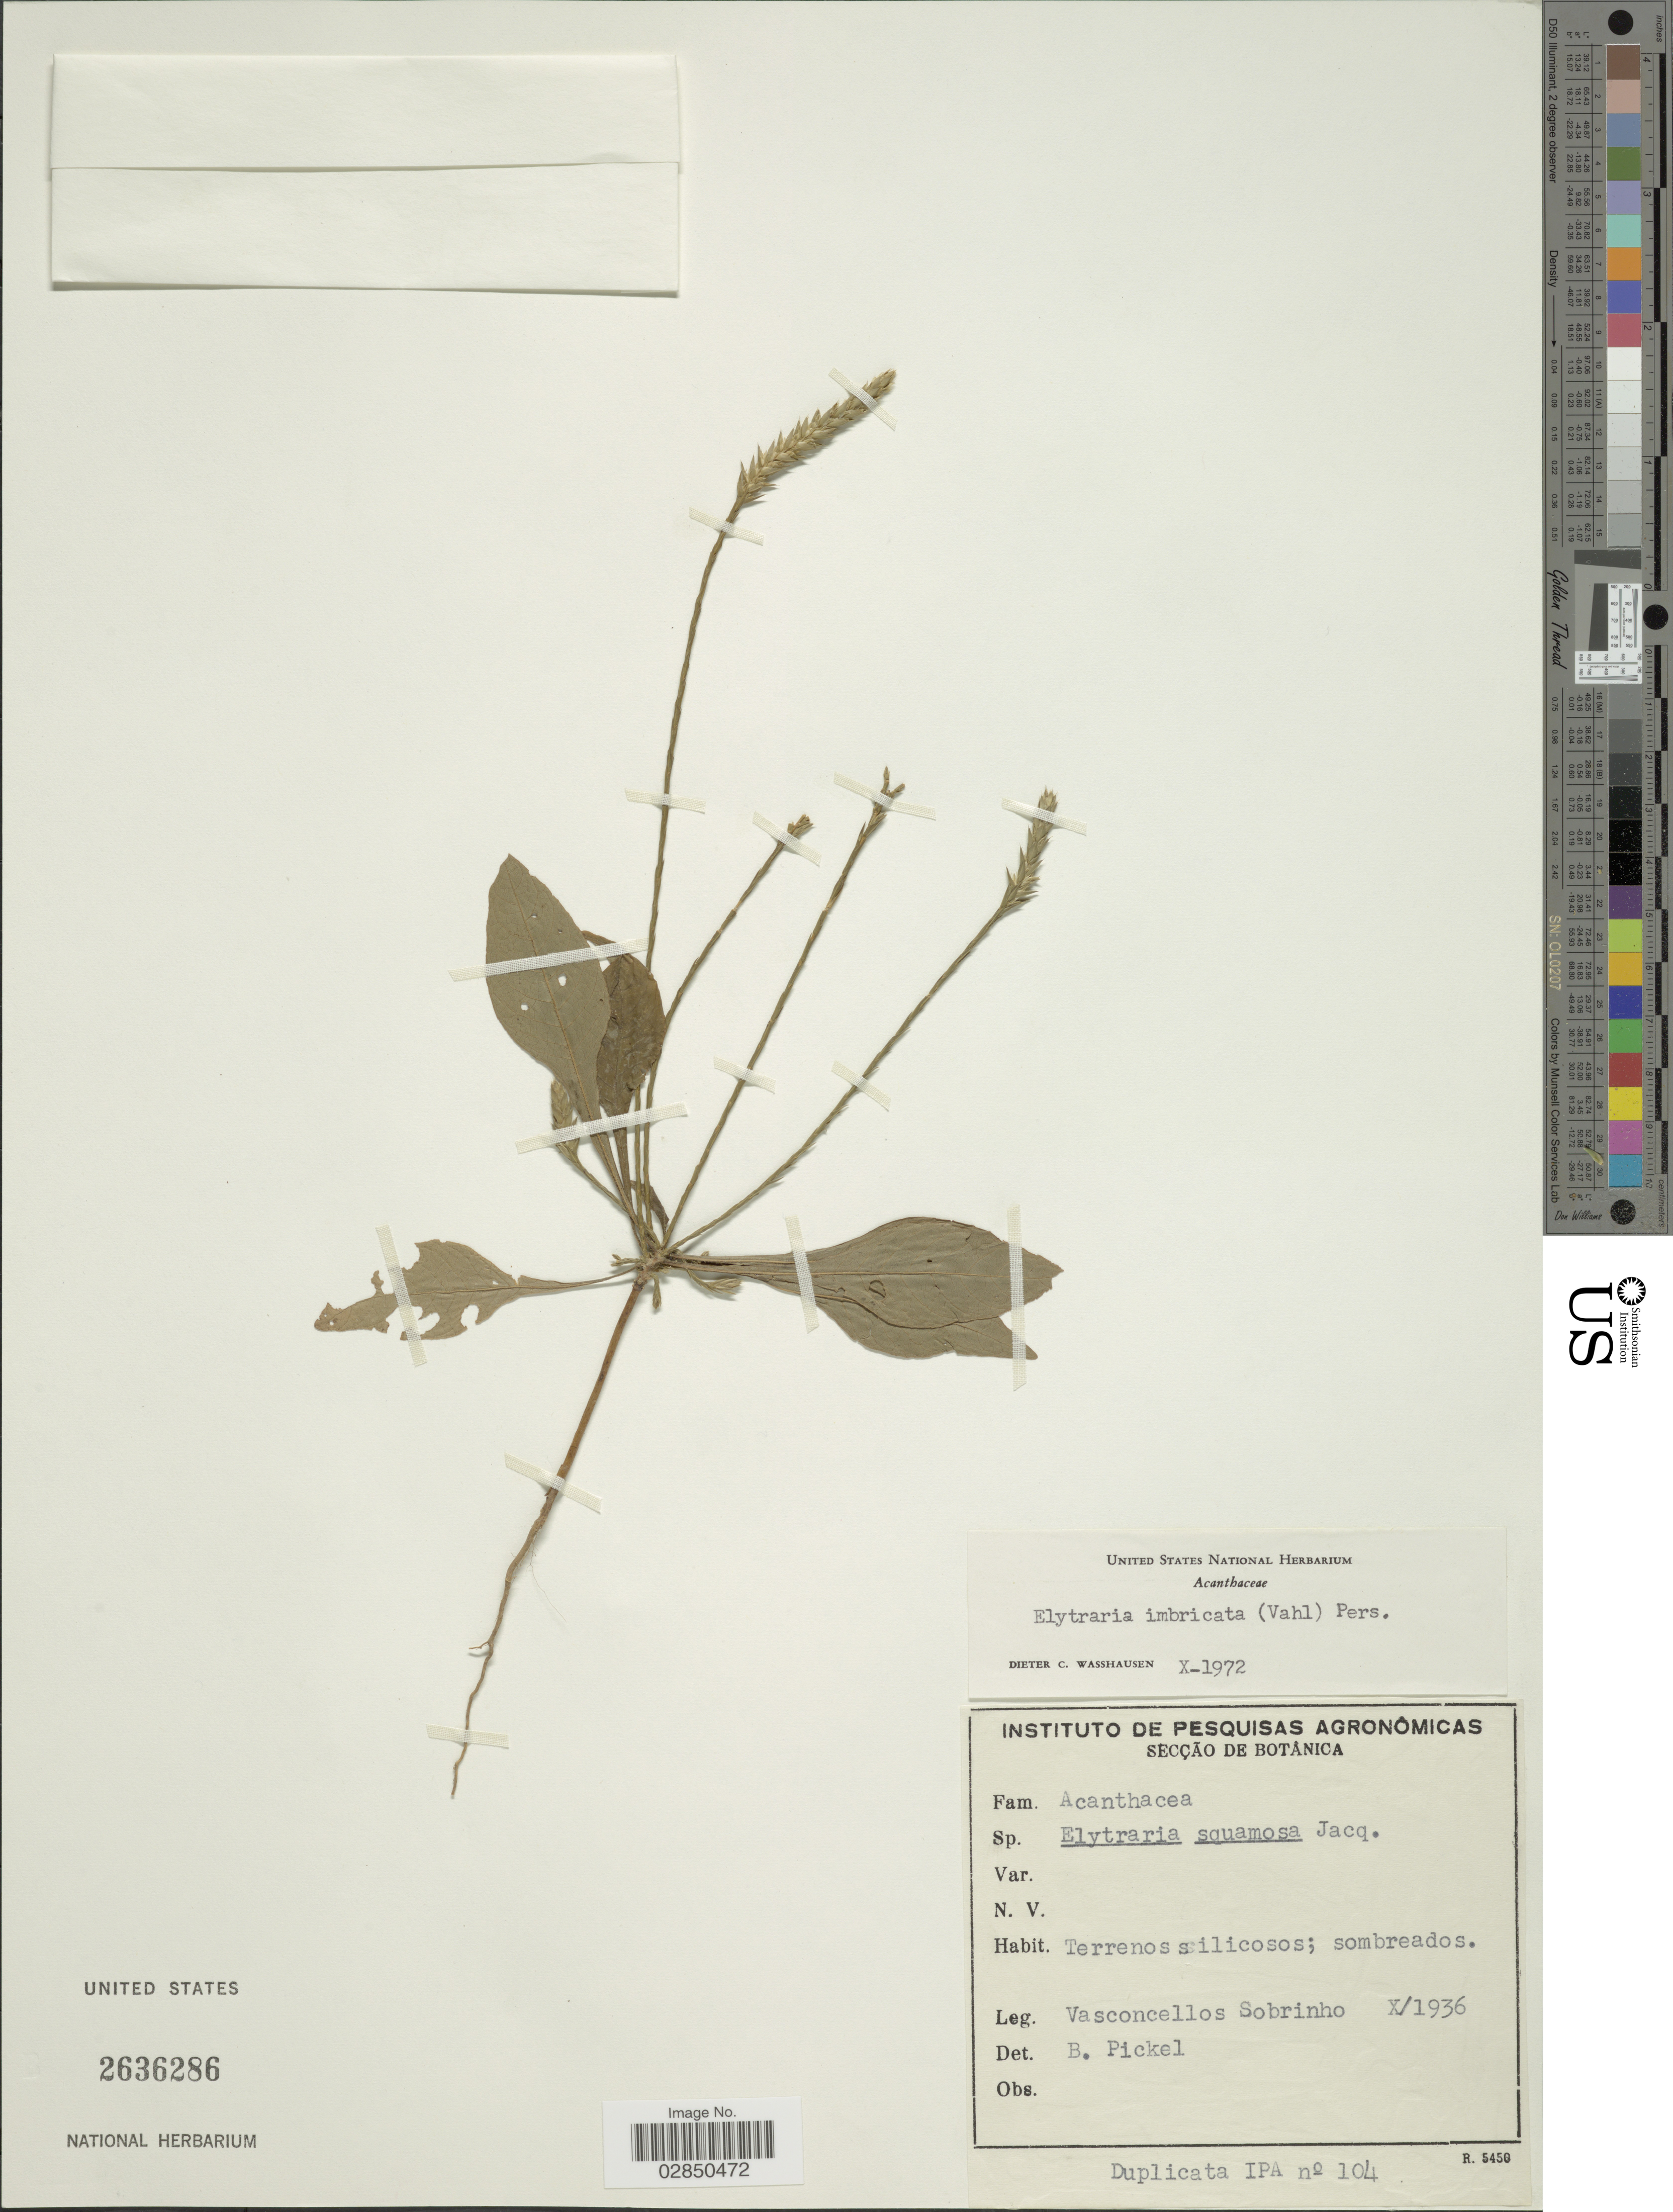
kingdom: Plantae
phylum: Tracheophyta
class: Magnoliopsida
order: Lamiales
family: Acanthaceae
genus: Elytraria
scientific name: Elytraria imbricata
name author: (Vahl) Pers.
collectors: S. Vasconcellos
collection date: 1936-10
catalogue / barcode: US 2636286